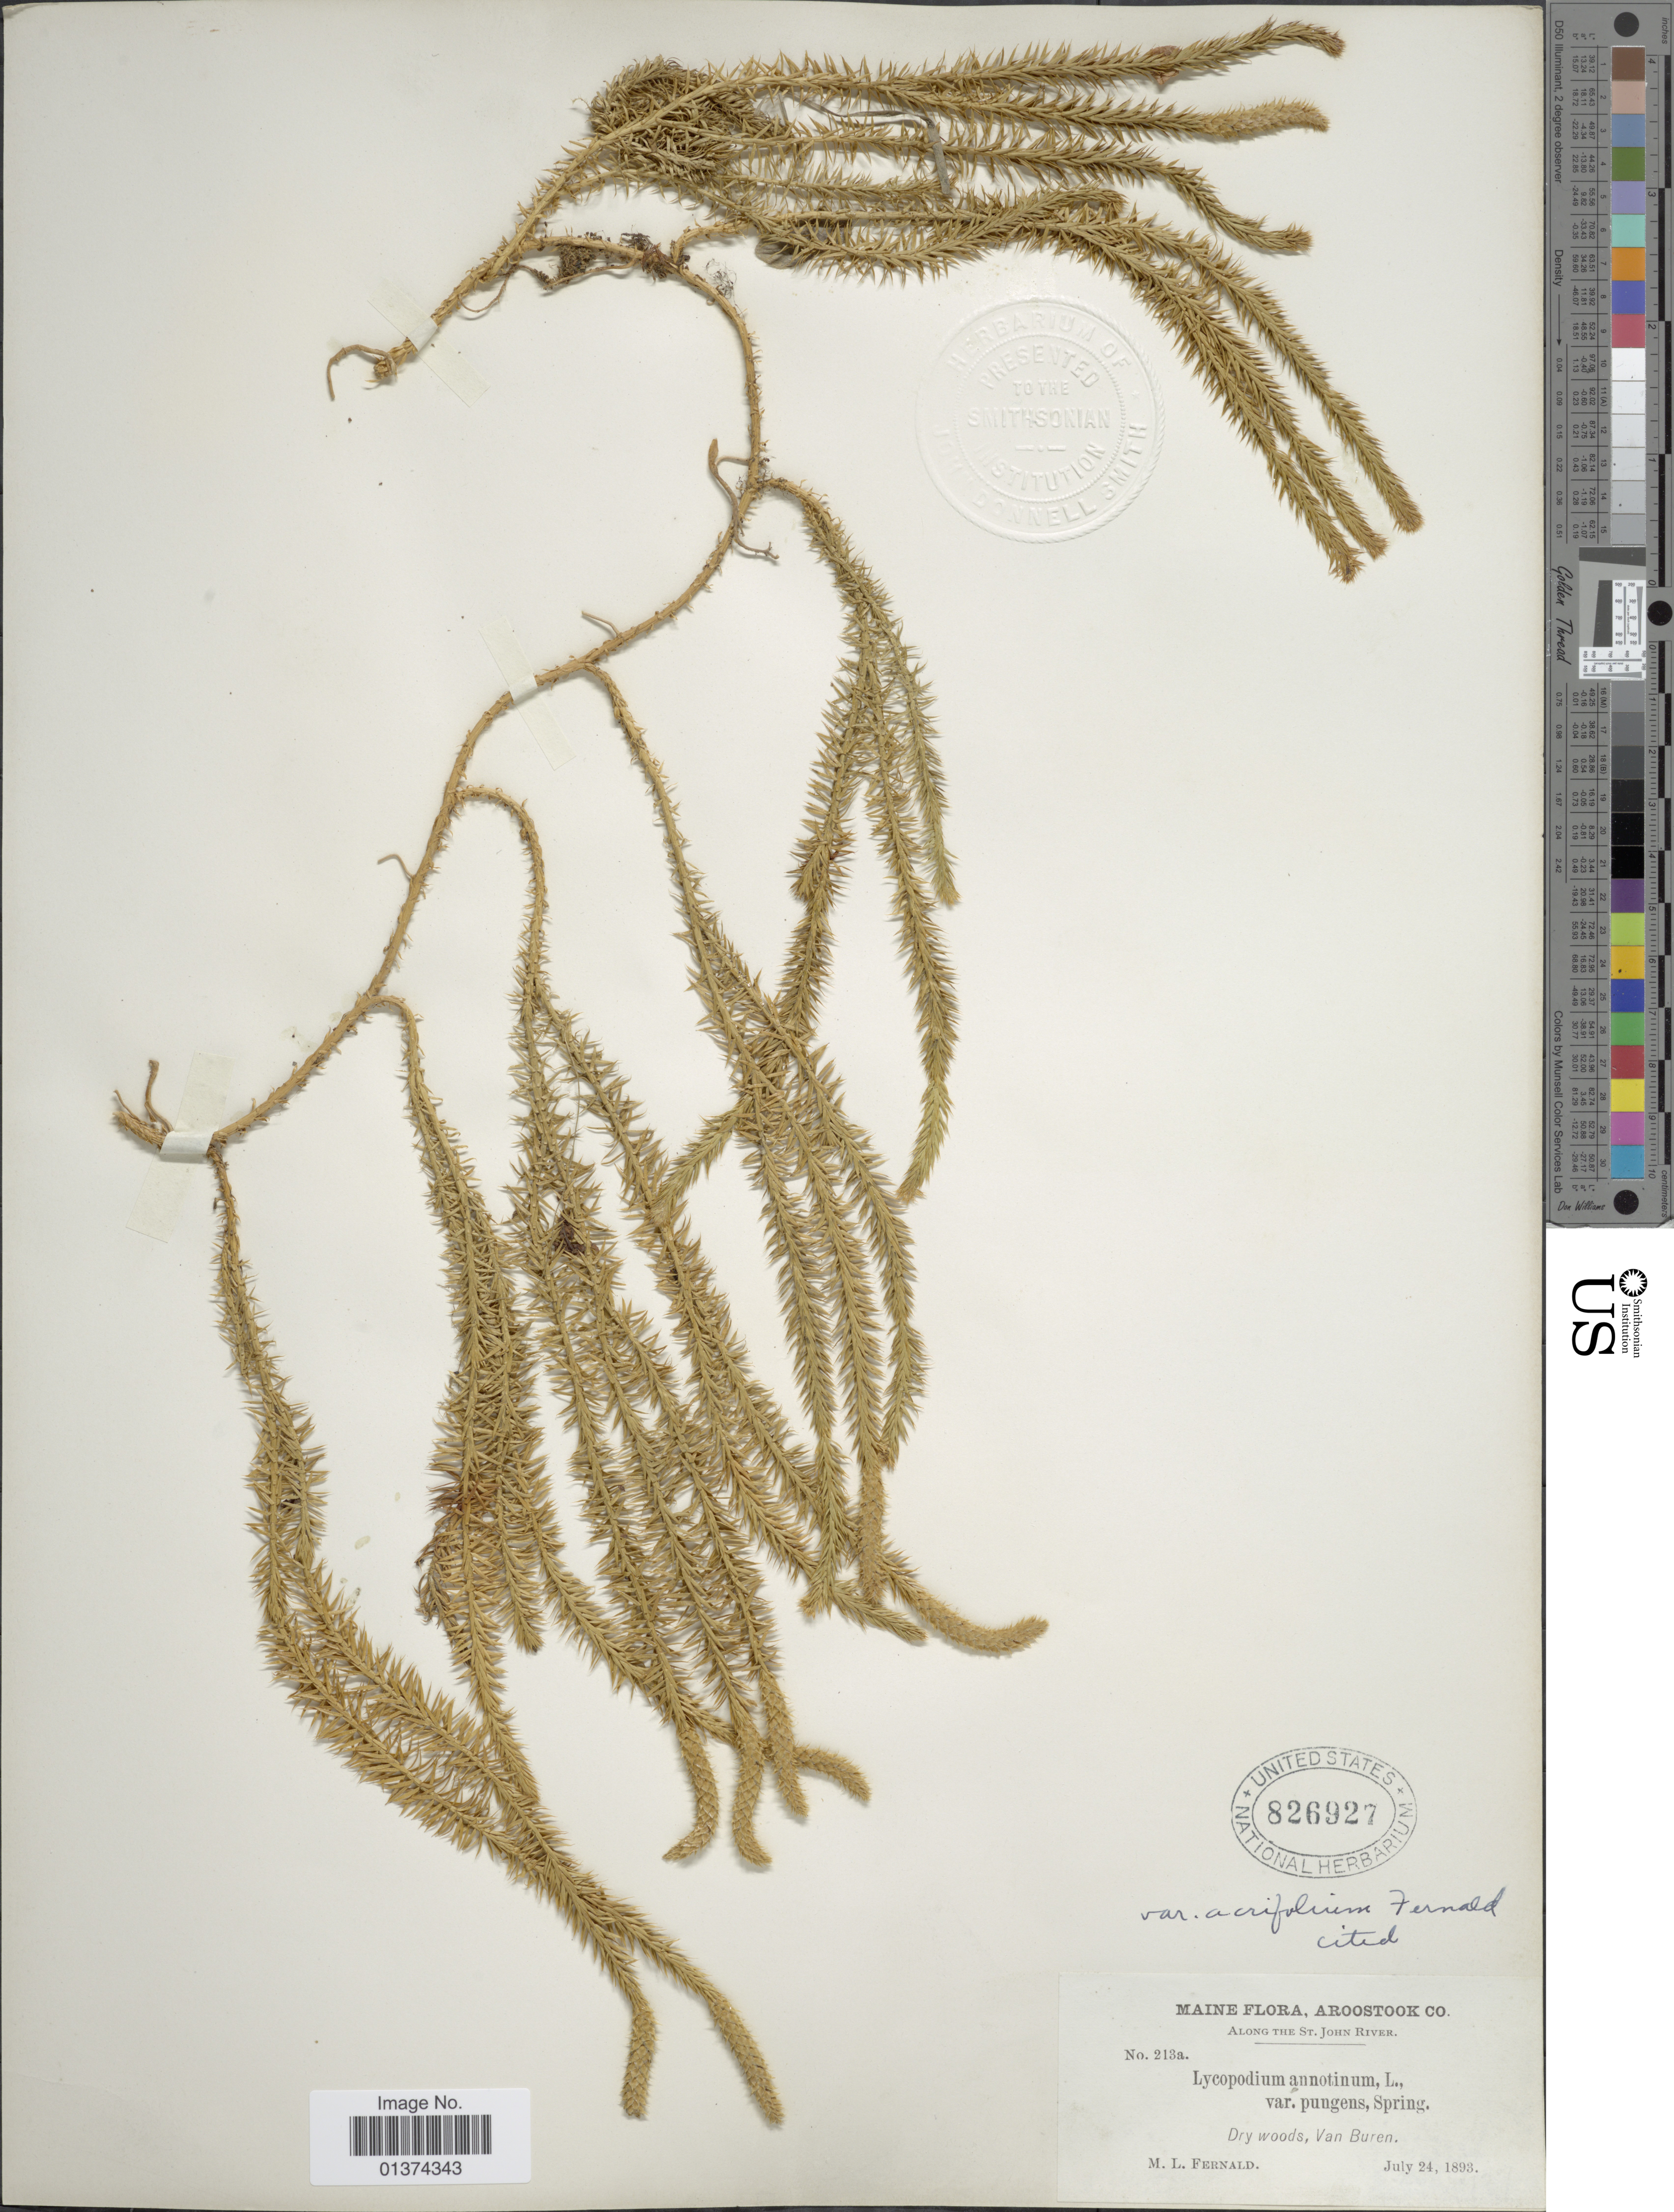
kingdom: Plantae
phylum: Tracheophyta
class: Lycopodiopsida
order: Lycopodiales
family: Lycopodiaceae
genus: Spinulum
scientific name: Spinulum annotinum subsp. annotinum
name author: (L.) A. Haines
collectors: M. L. Fernald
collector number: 213a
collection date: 1893-07-24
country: United States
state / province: Maine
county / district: Aroostook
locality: Aoostrook Co, along the St. John River, Dry woods, Van Buren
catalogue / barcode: US 826927